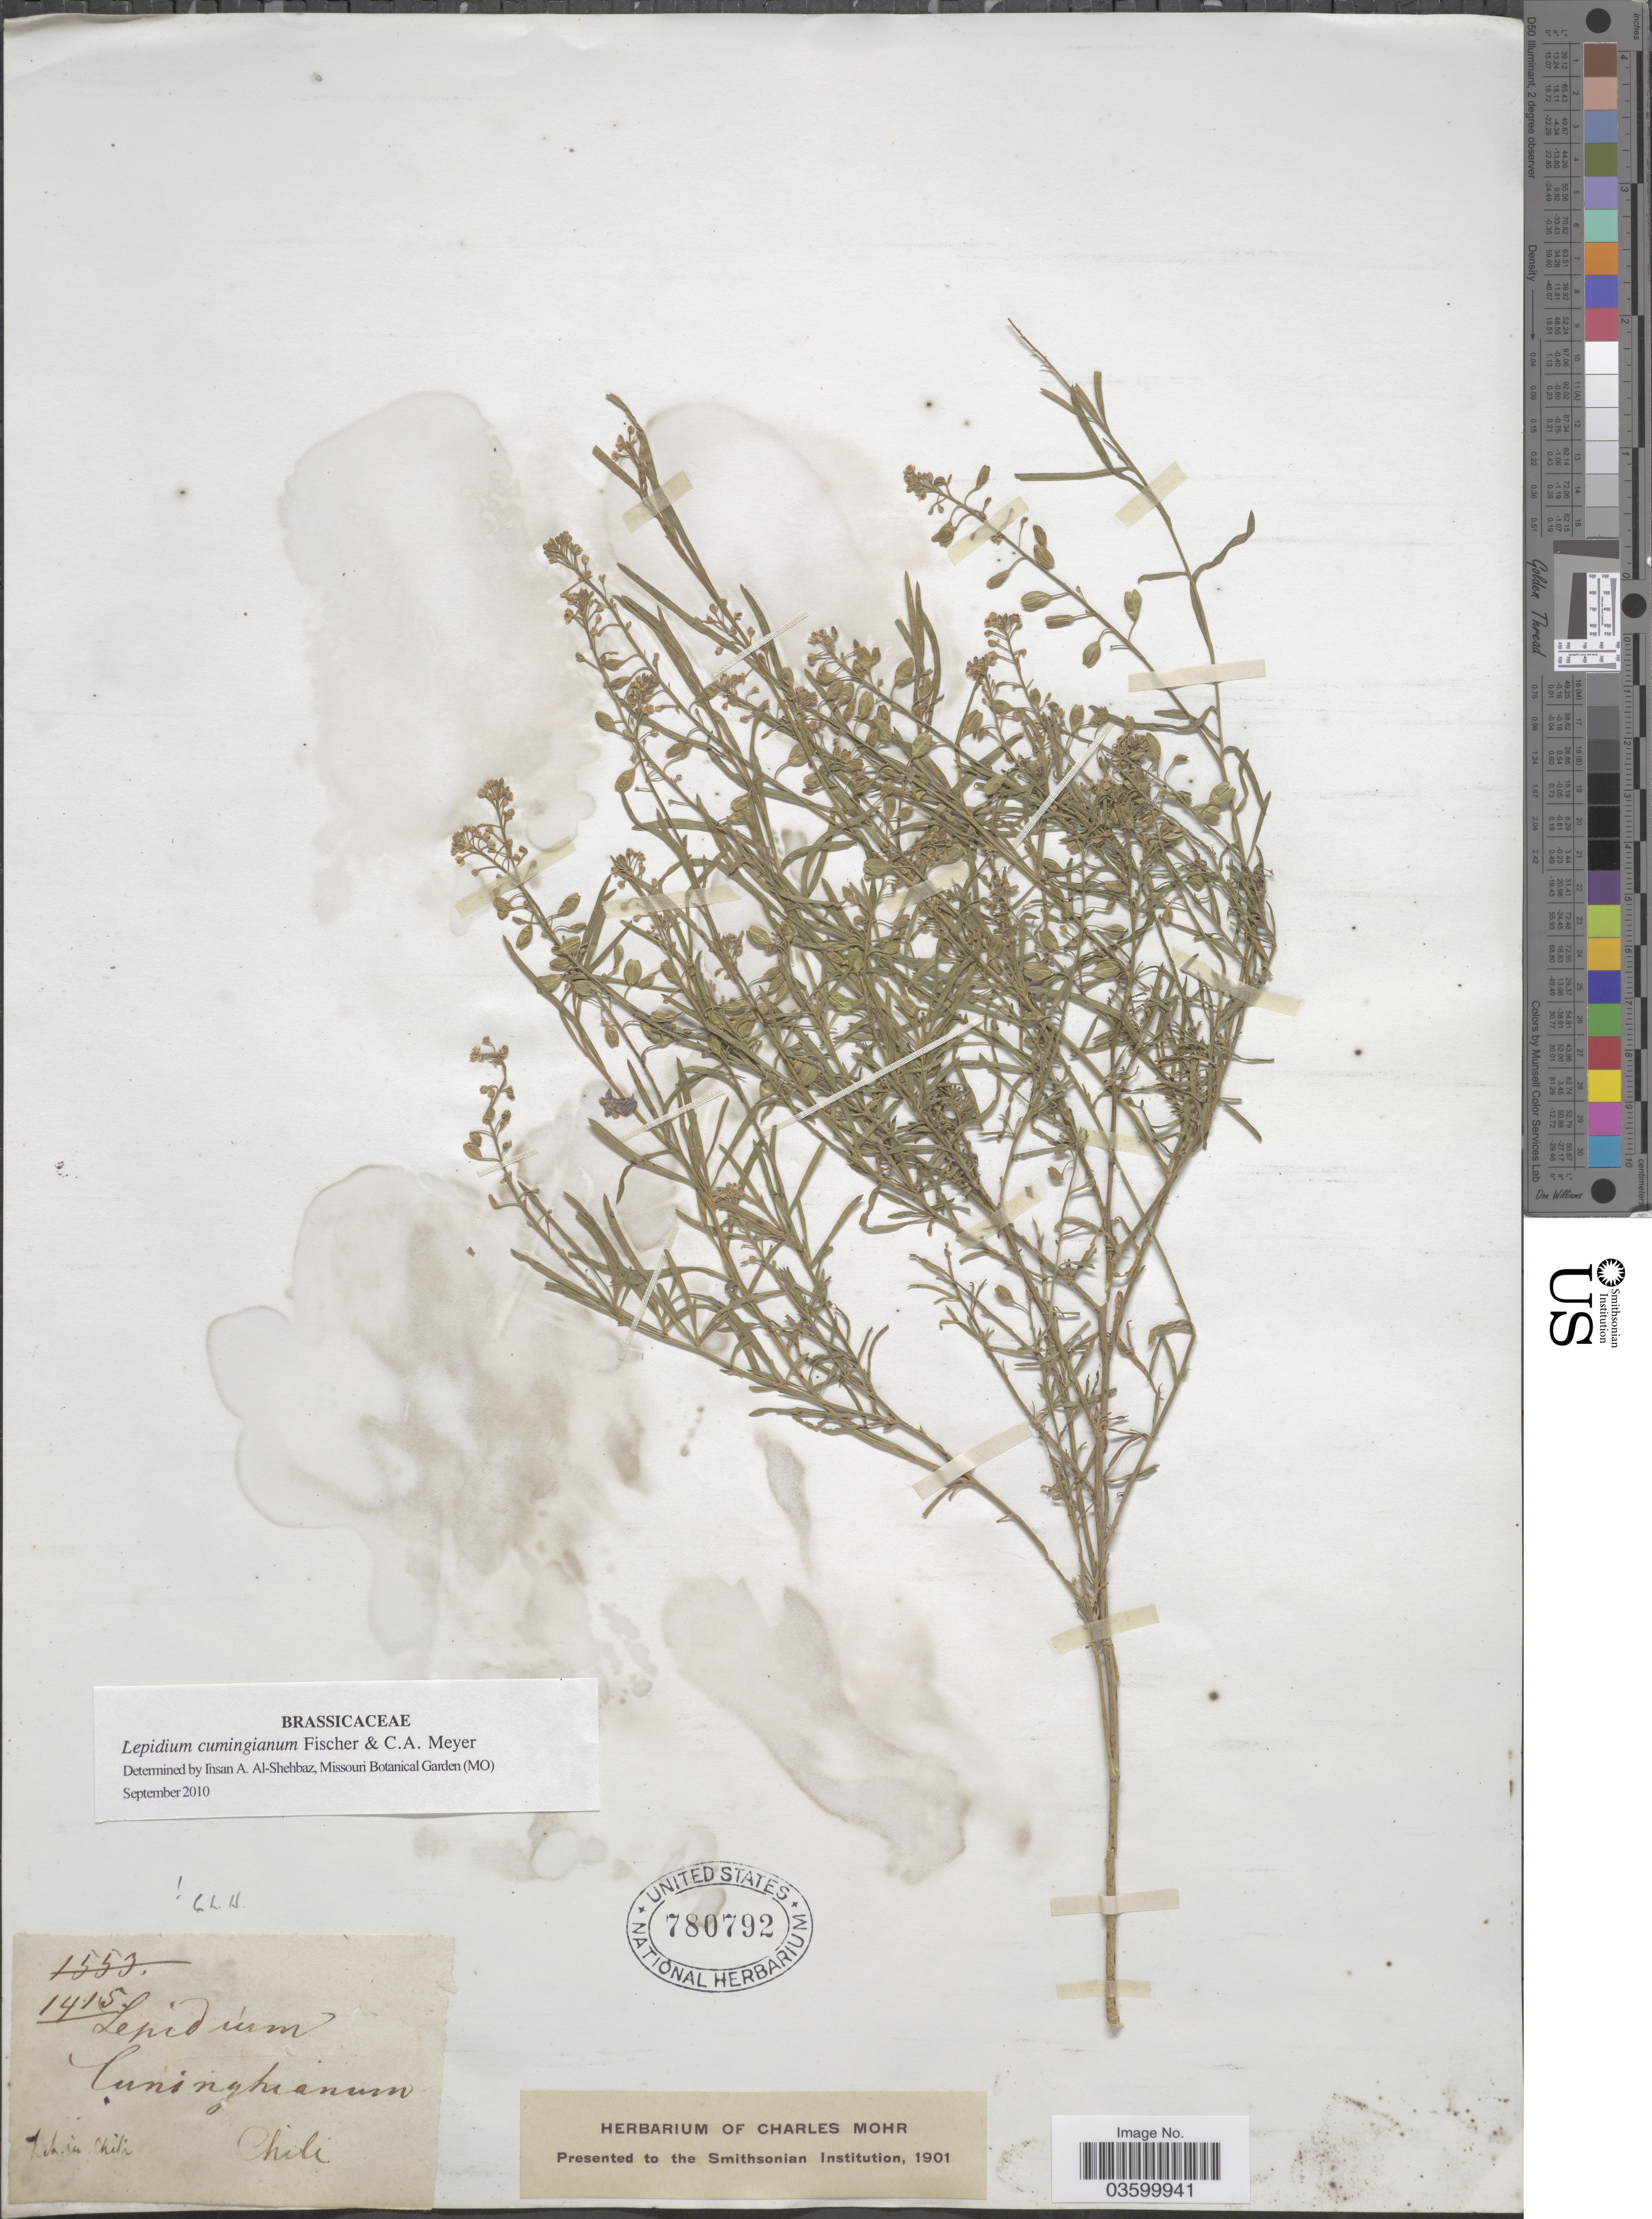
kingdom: Plantae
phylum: Tracheophyta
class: Magnoliopsida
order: Brassicales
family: Brassicaceae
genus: Lepidium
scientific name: Lepidium cumingianum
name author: Fisch. & C.A. Mey.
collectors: ex herb. Charles Mohr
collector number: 1415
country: Chile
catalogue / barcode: US 780792